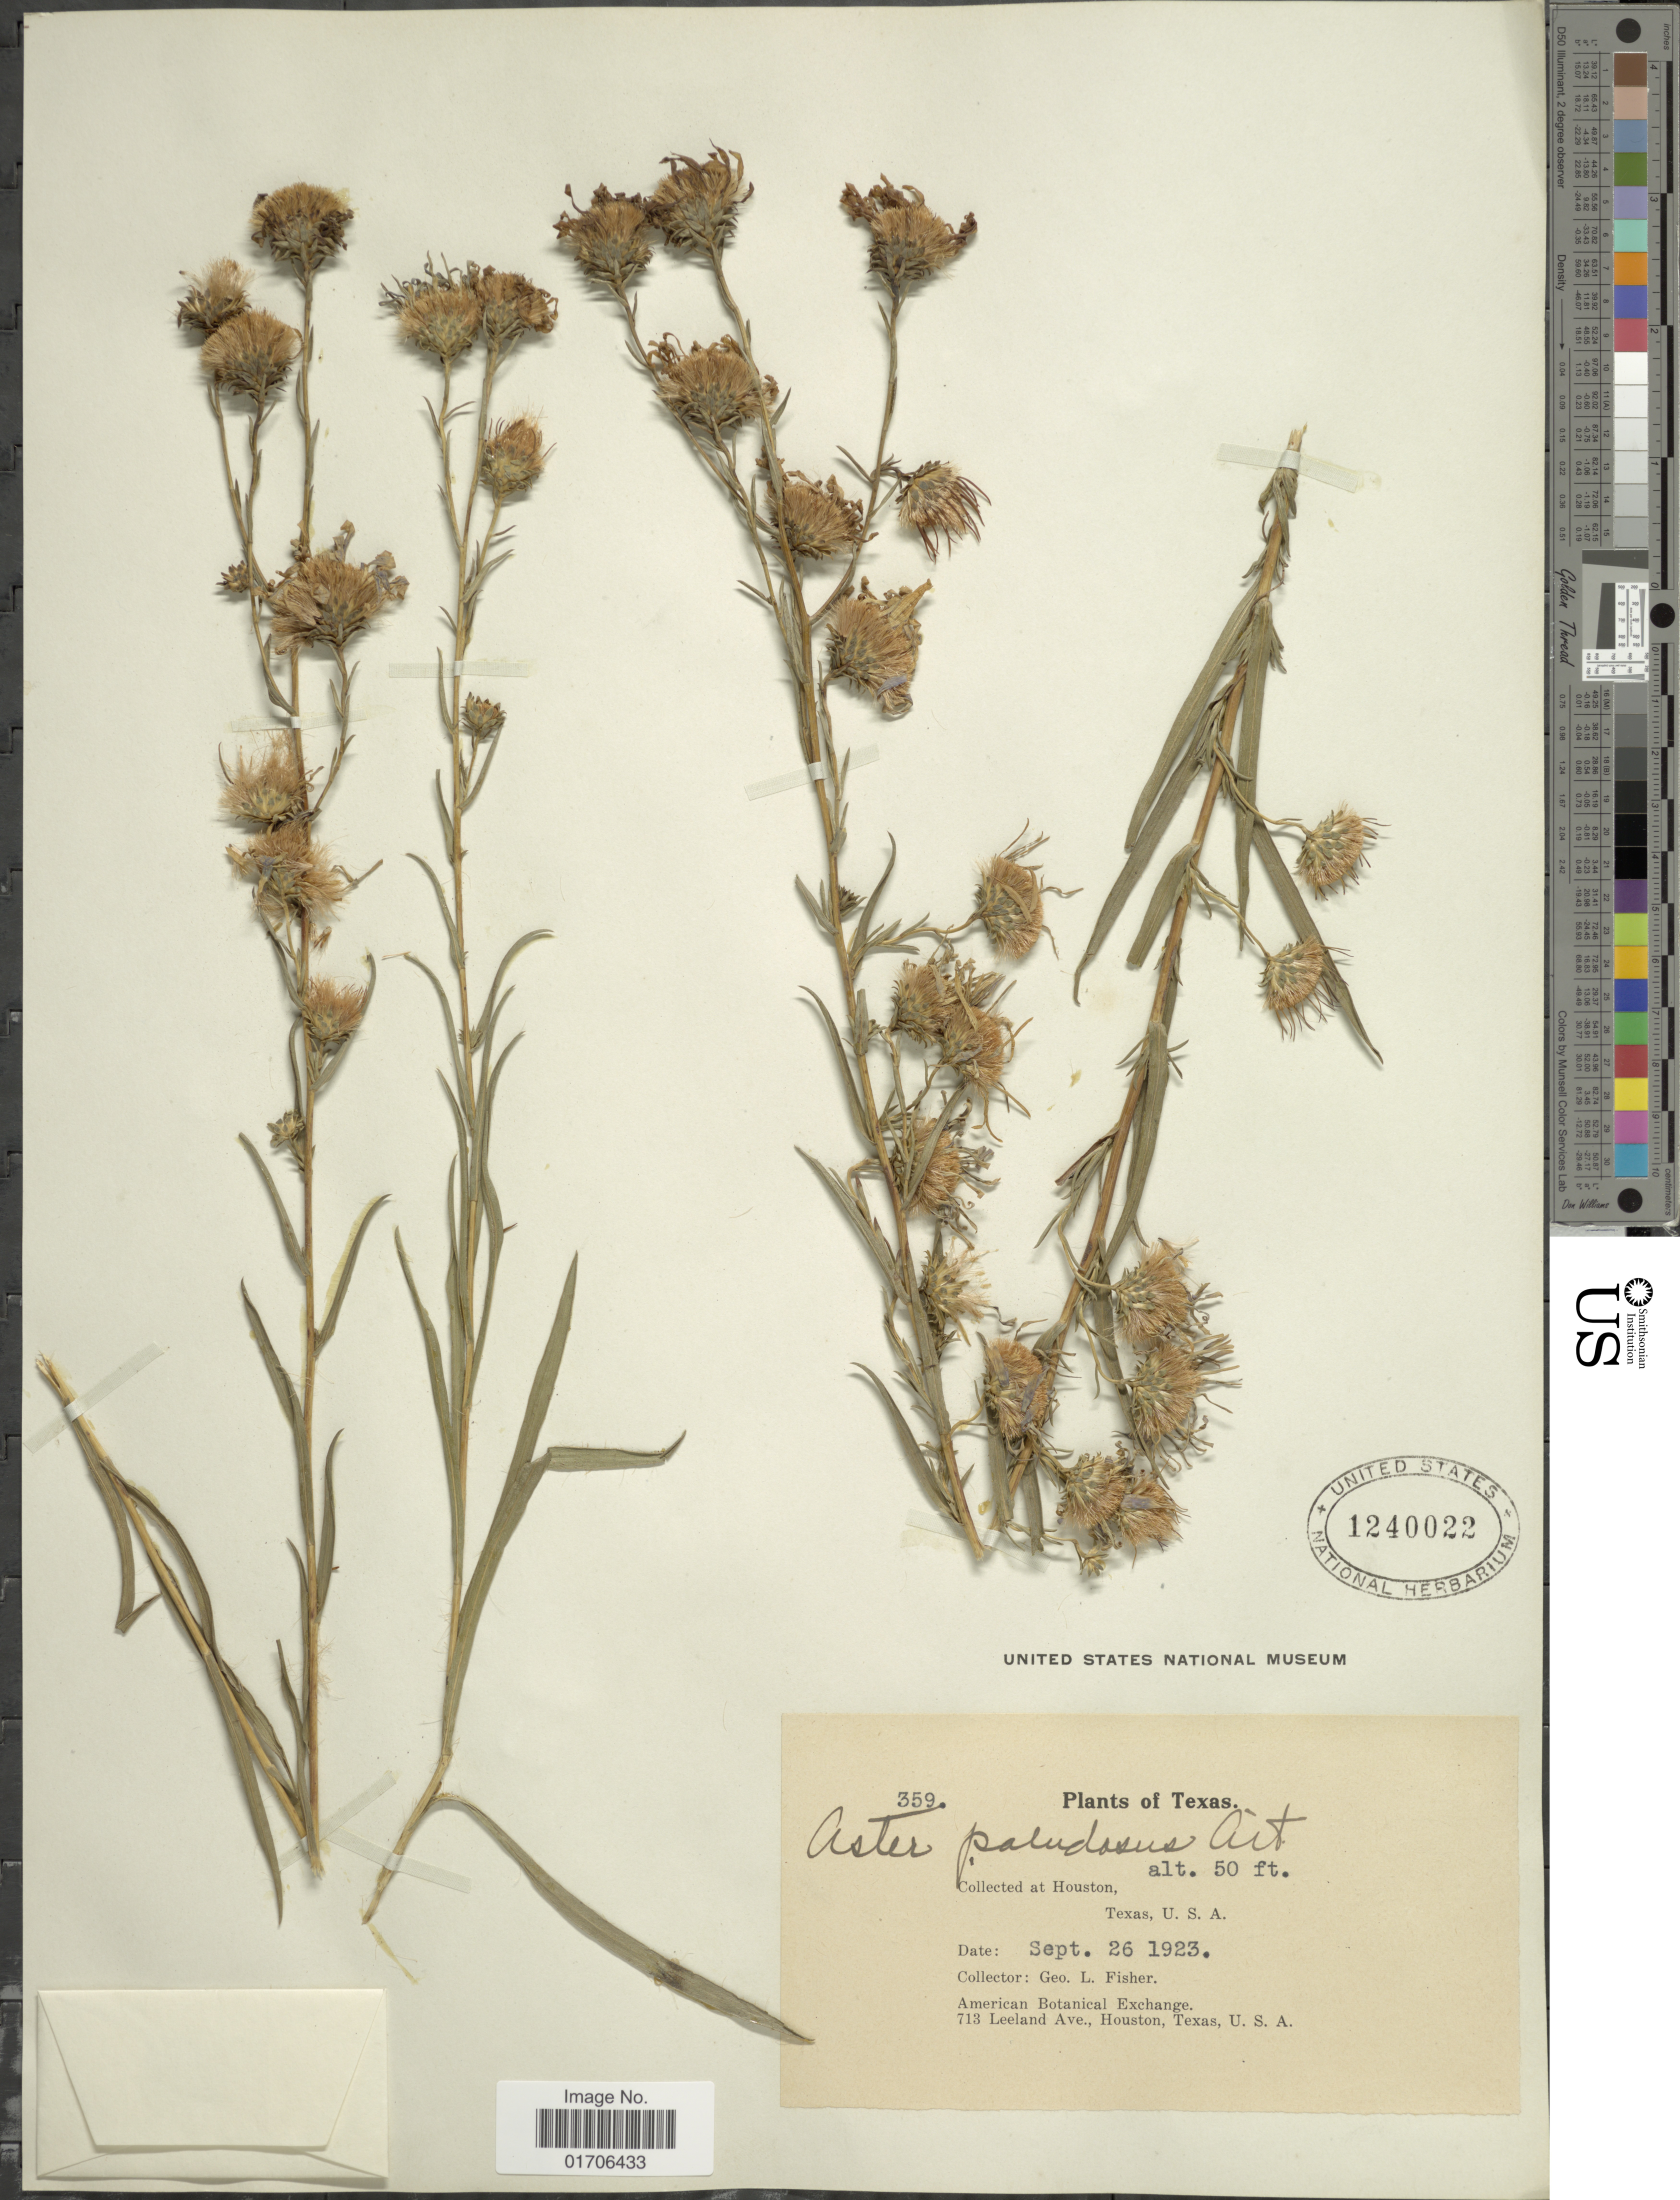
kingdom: Plantae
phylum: Tracheophyta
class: Magnoliopsida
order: Asterales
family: Asteraceae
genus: Eurybia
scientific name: Eurybia hemispherica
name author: G.L. Nesom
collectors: G. L. Fisher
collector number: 359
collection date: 1923-09-26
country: United States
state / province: Texas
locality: Houston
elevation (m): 15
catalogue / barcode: US 1240022